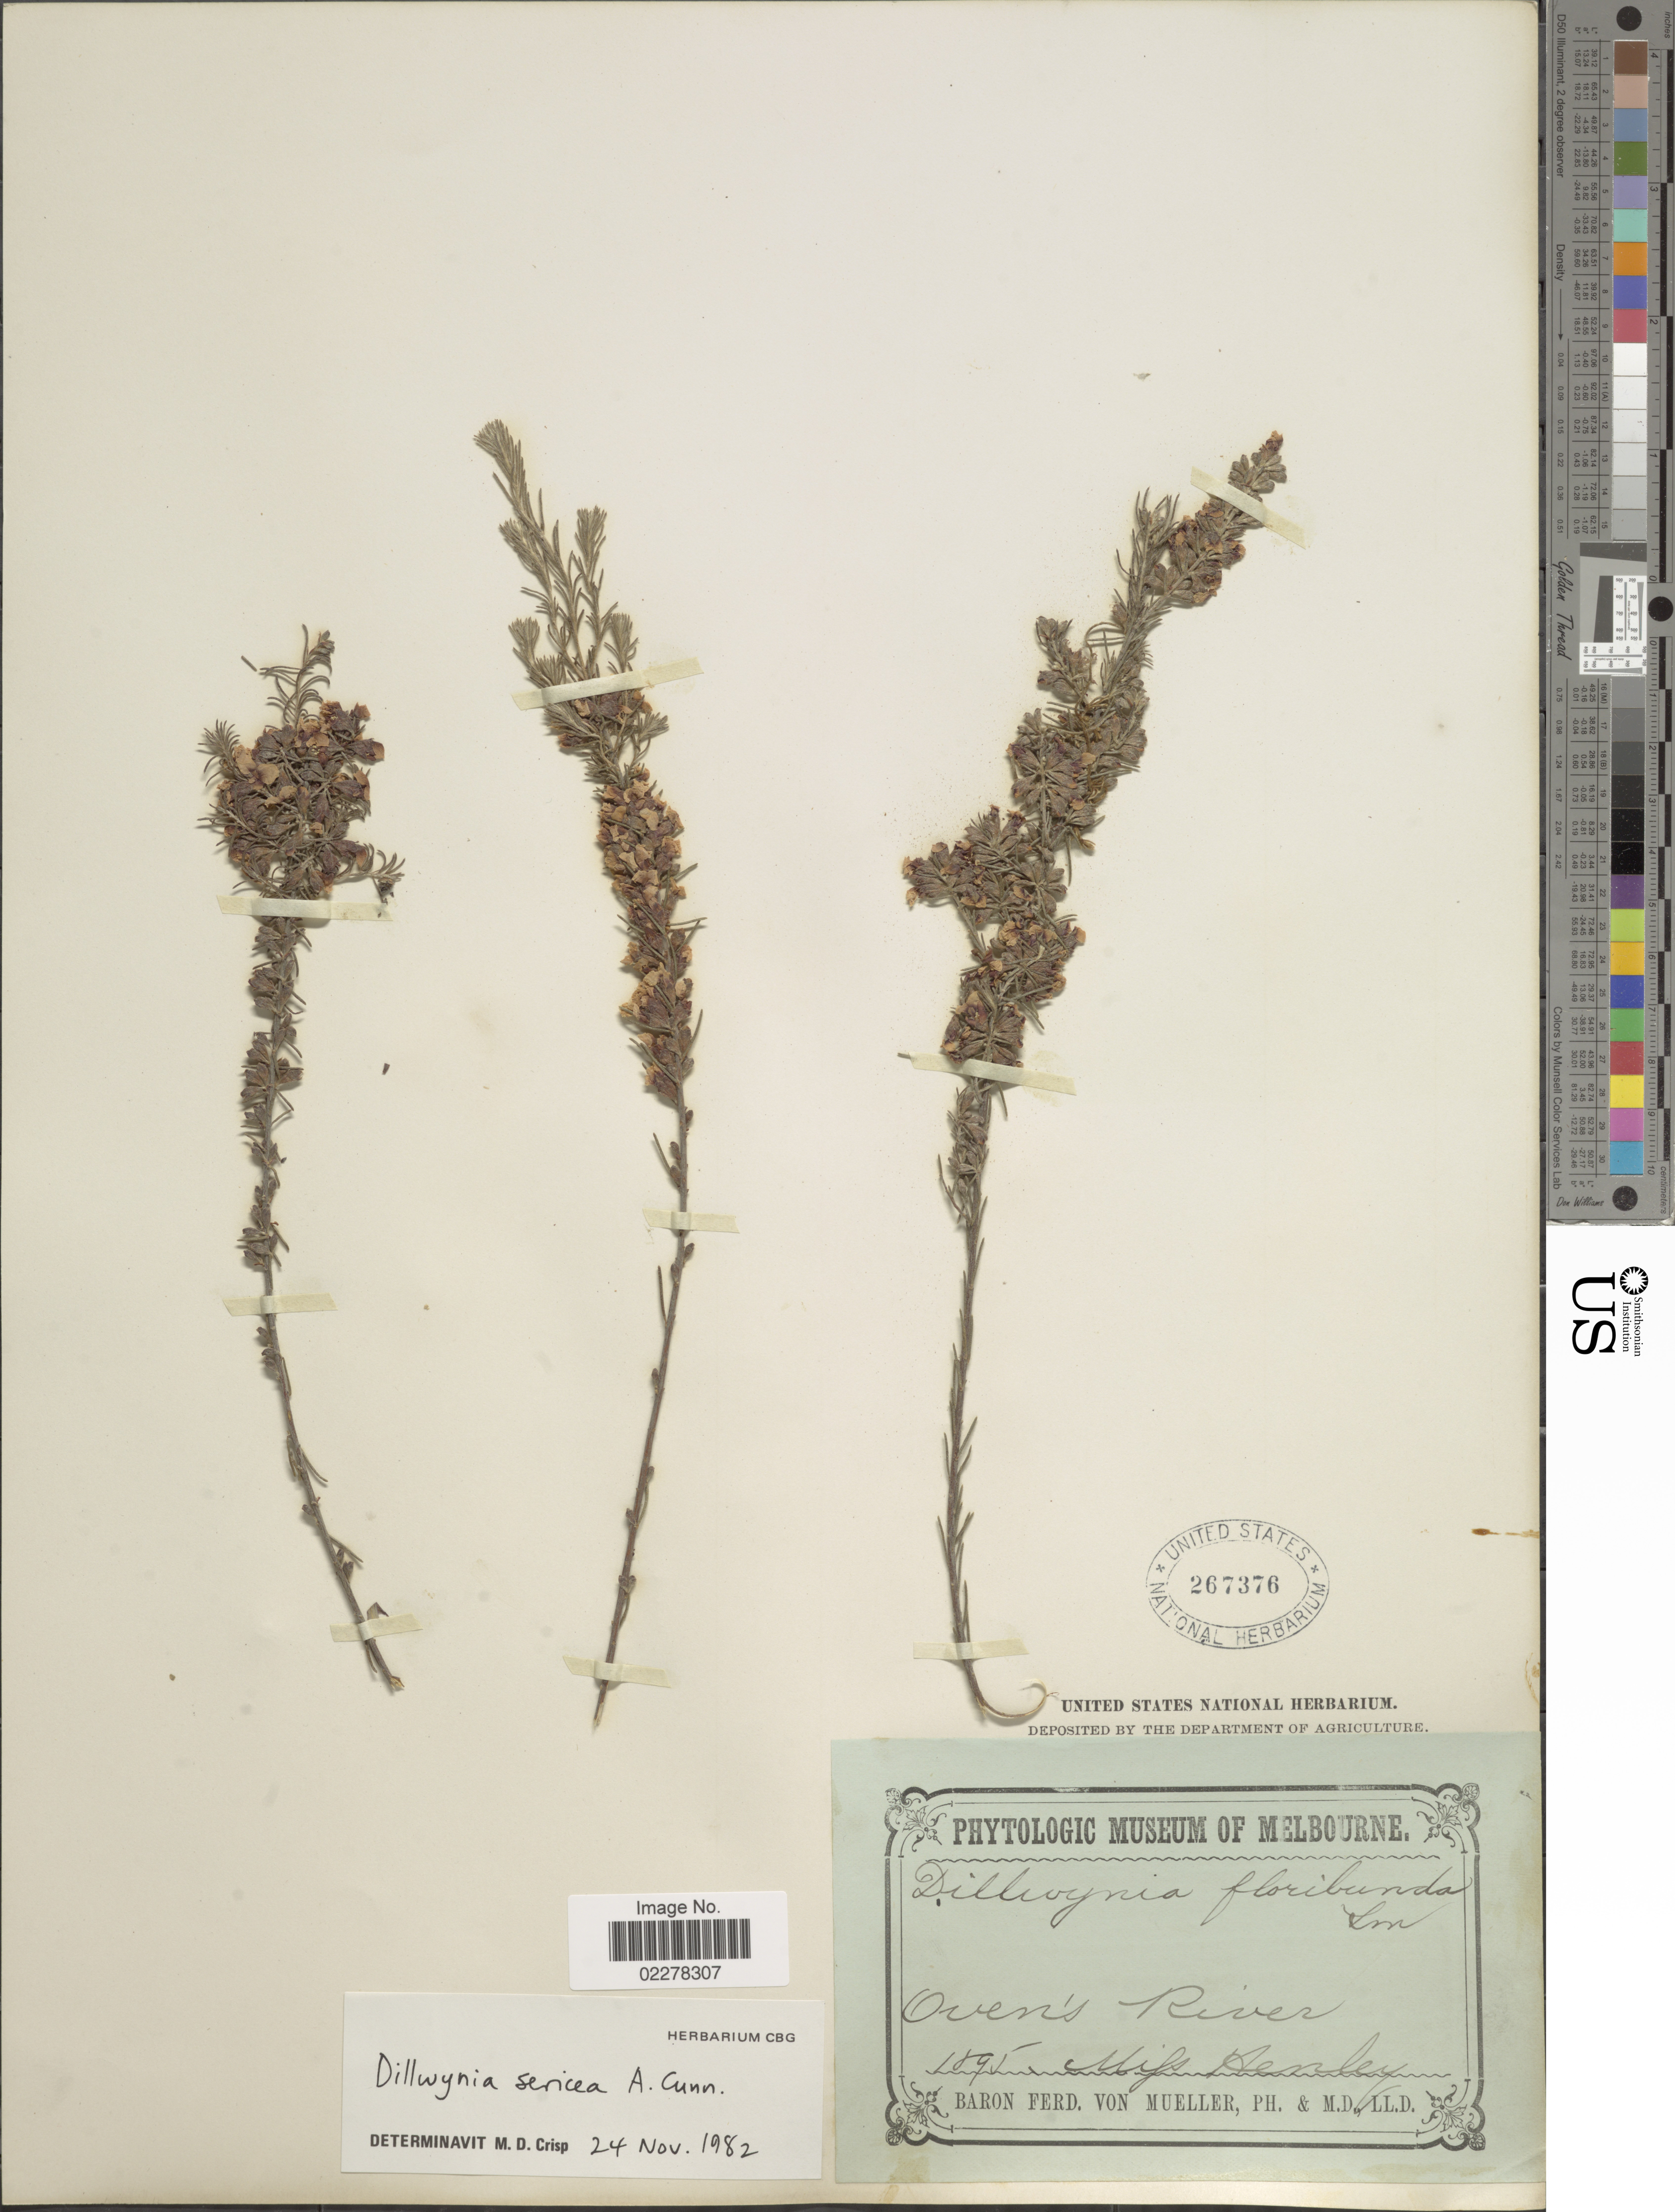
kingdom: Plantae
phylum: Tracheophyta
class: Magnoliopsida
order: Fabales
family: Fabaceae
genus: Dillwynia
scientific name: Dillwynia sericea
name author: A. Cunn.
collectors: M. Henley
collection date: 1895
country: Australia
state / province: Victoria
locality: Oven's River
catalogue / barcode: US 267376